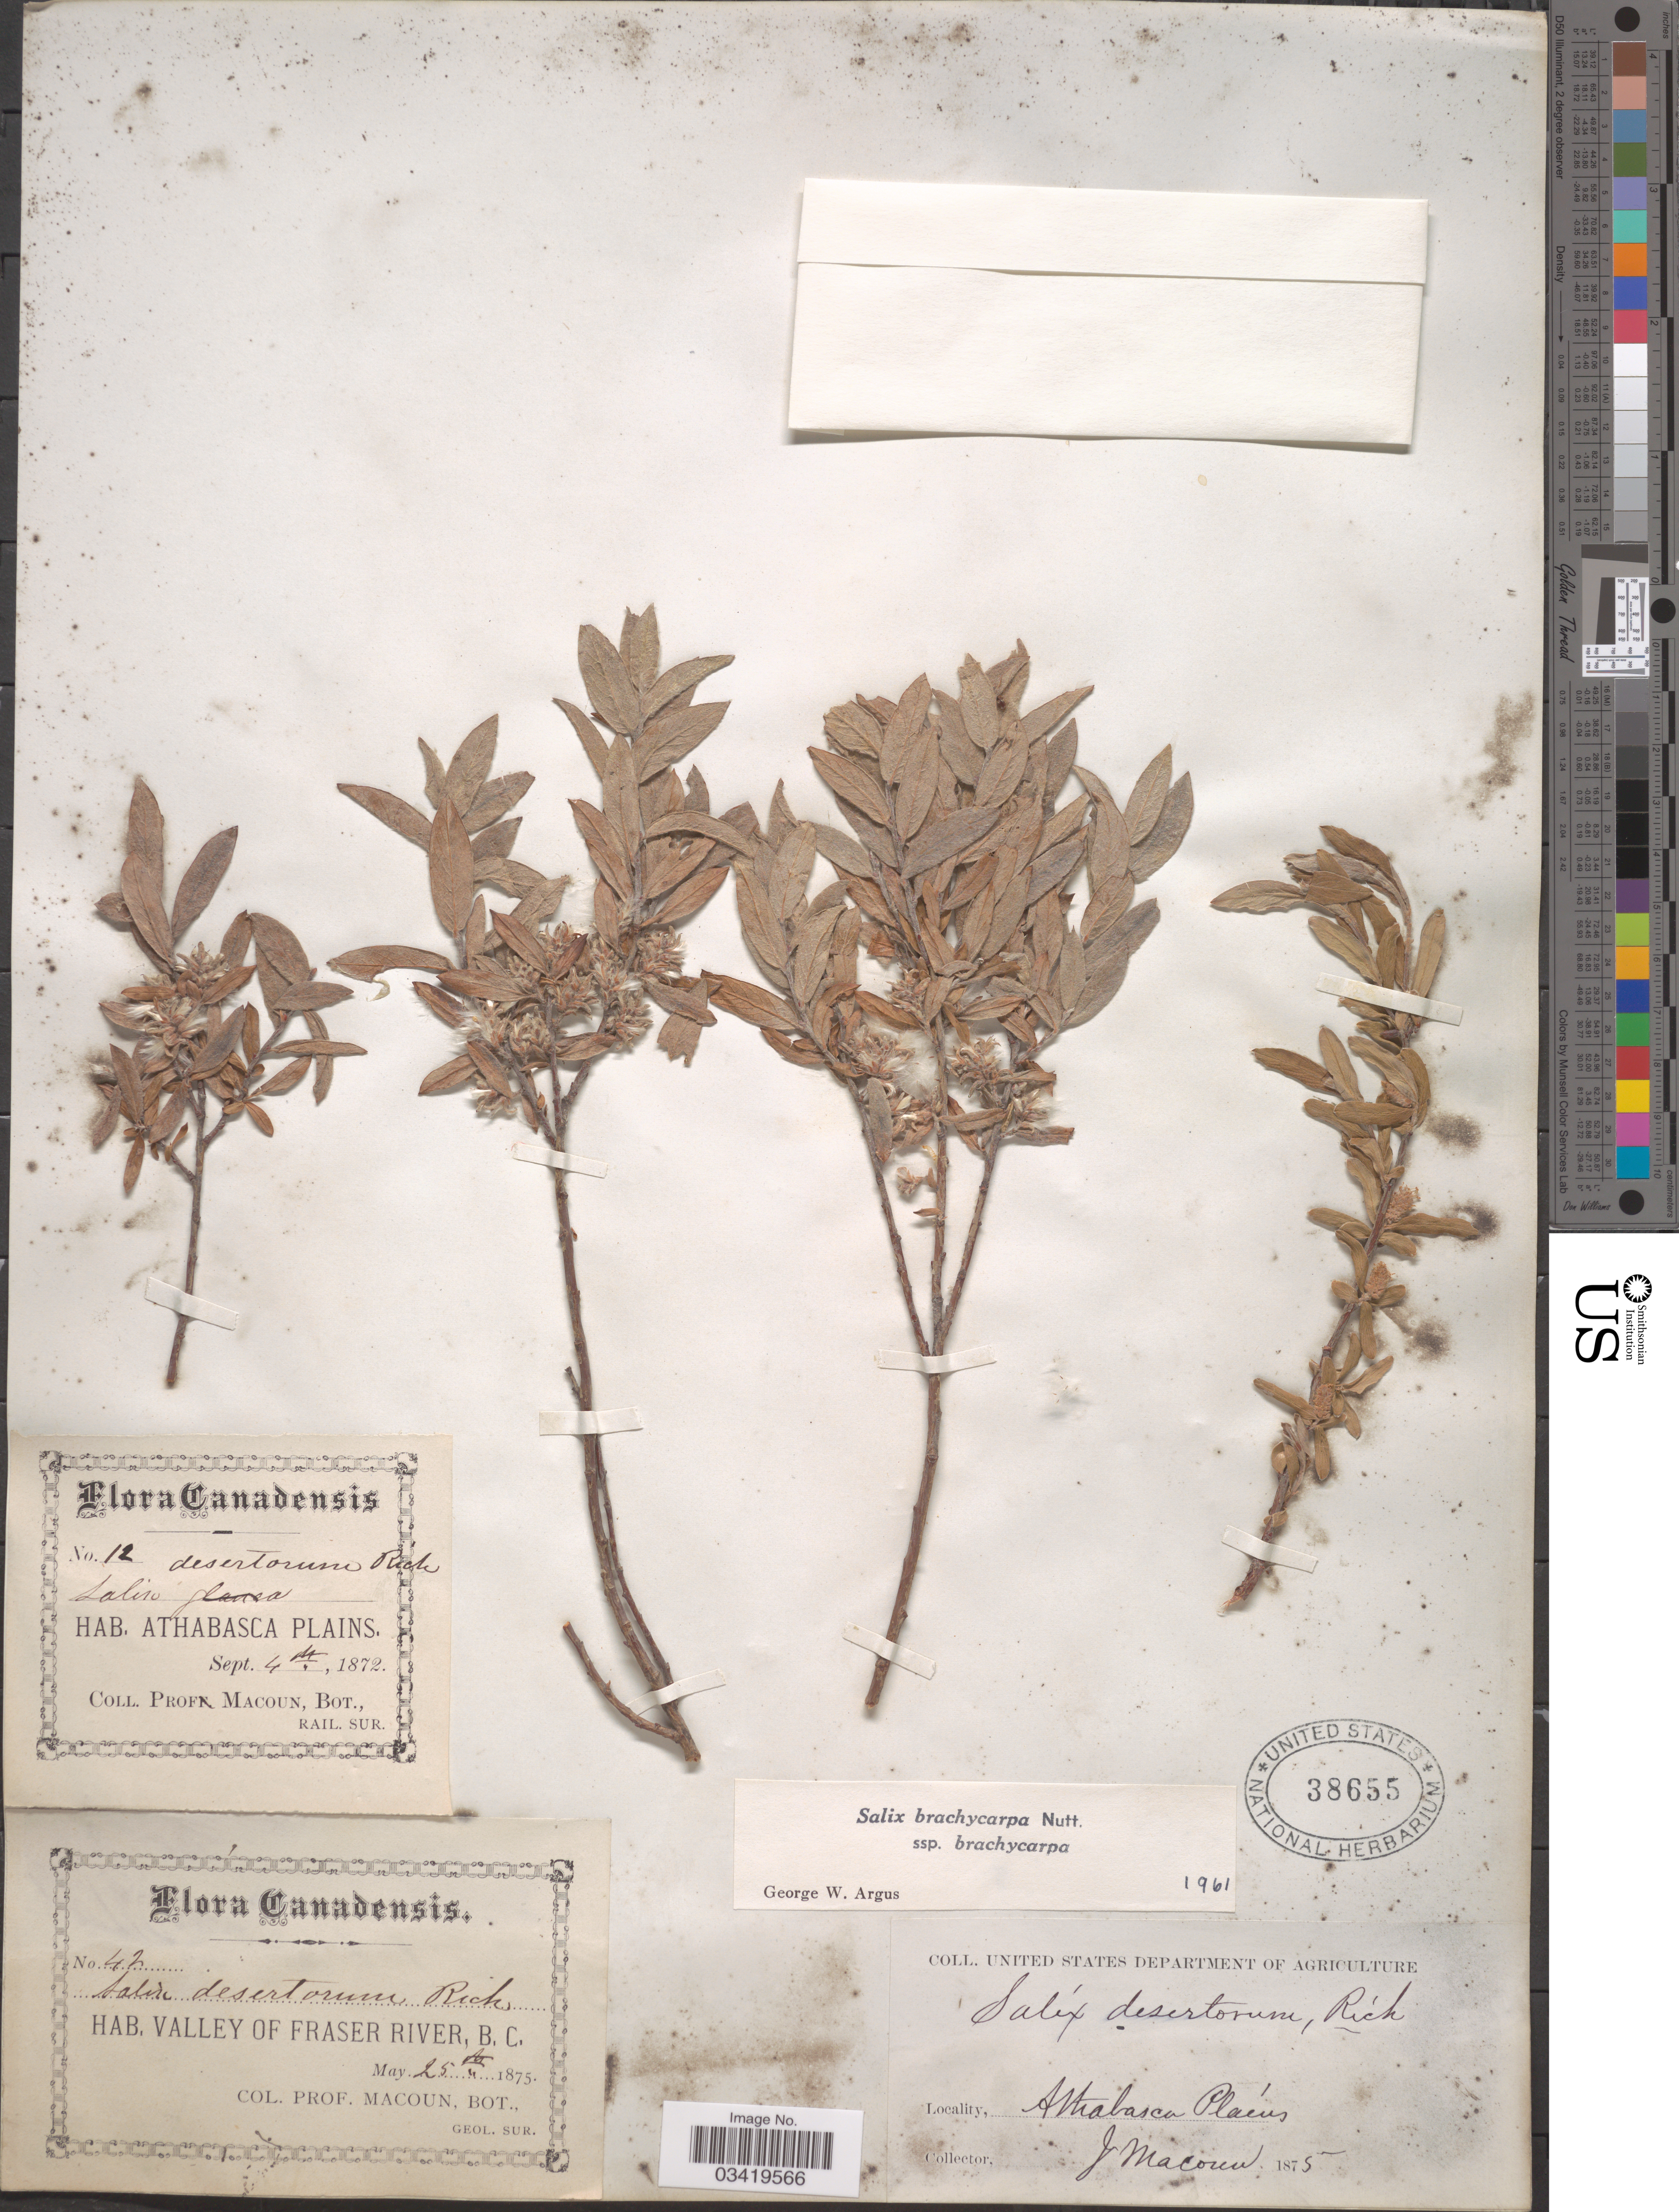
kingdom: Plantae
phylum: Tracheophyta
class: Magnoliopsida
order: Malpighiales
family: Salicaceae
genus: Salix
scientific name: Salix brachycarpa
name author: Nutt.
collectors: J. Macoun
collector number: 12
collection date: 1872-09-04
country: Canada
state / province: Alberta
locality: Athabasca Plains.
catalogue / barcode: US 38655